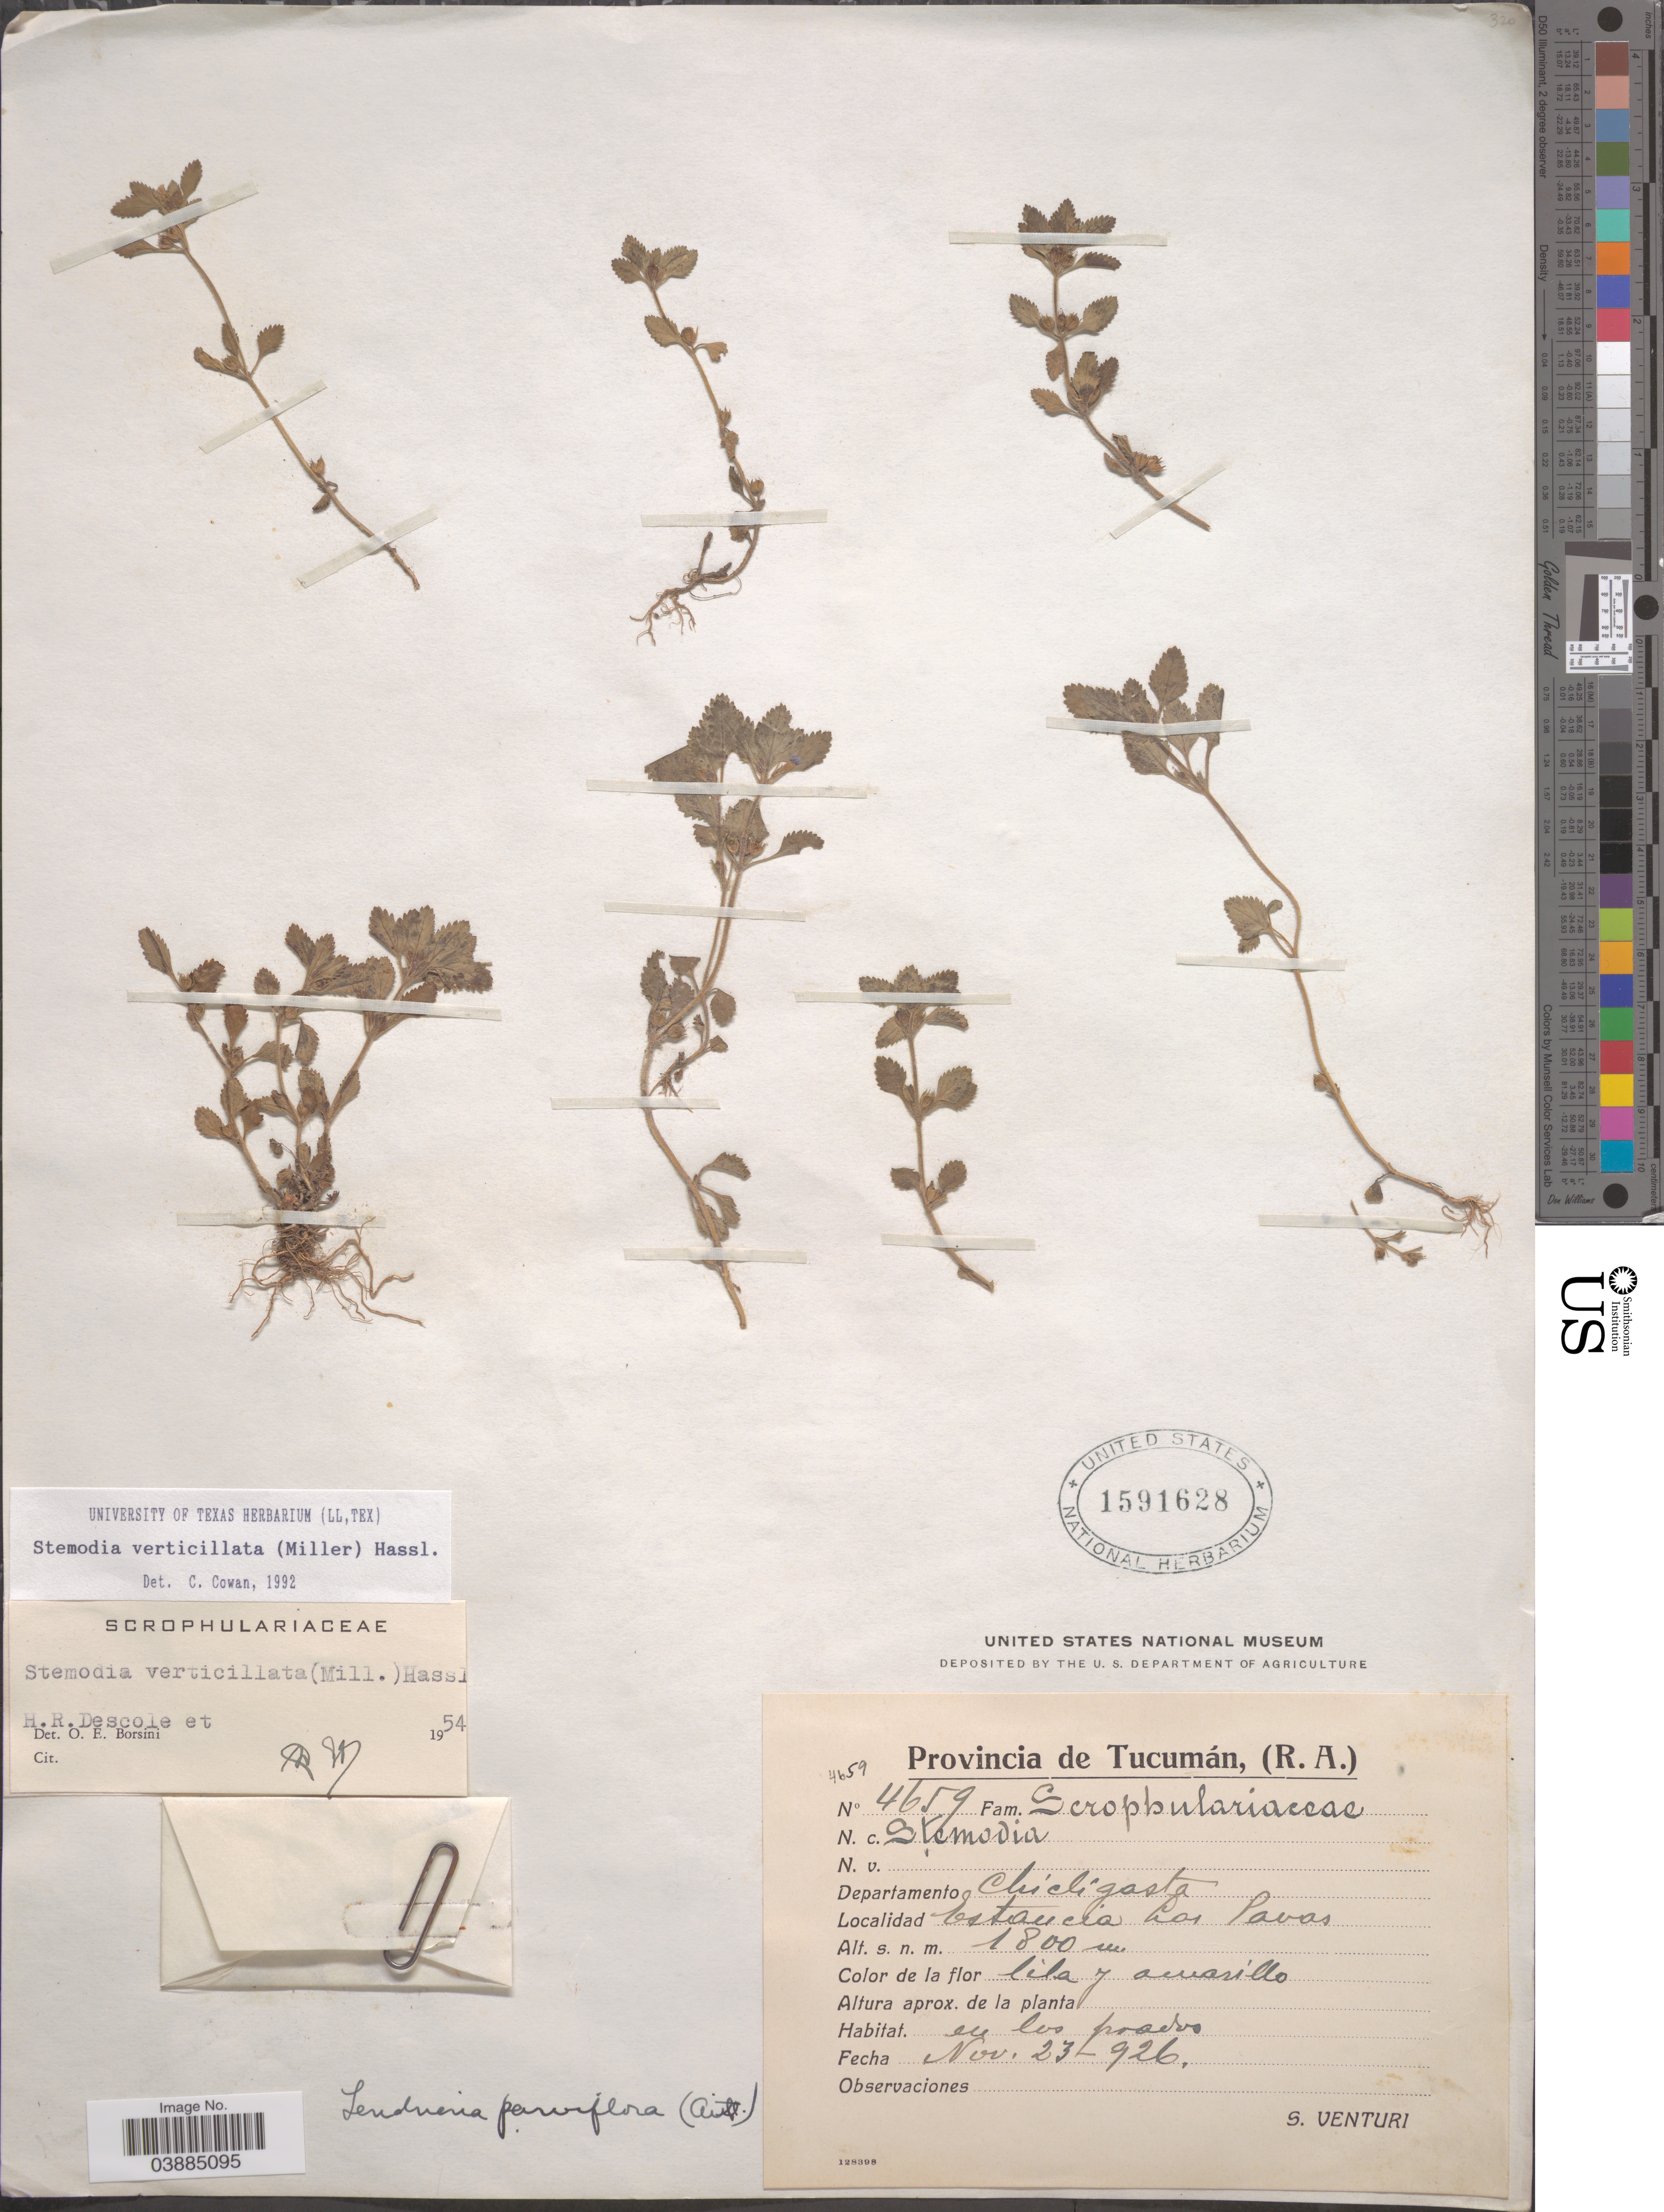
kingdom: Plantae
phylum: Tracheophyta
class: Magnoliopsida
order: Lamiales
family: Plantaginaceae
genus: Stemodia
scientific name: Stemodia verticillata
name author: (Mill.) Hassl.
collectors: S. Venturi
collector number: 4659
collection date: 1926-11-23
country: Argentina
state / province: Tucuman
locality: Departamento Chicligasta. Estancia Las Pavas.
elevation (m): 1800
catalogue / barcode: US 1591628